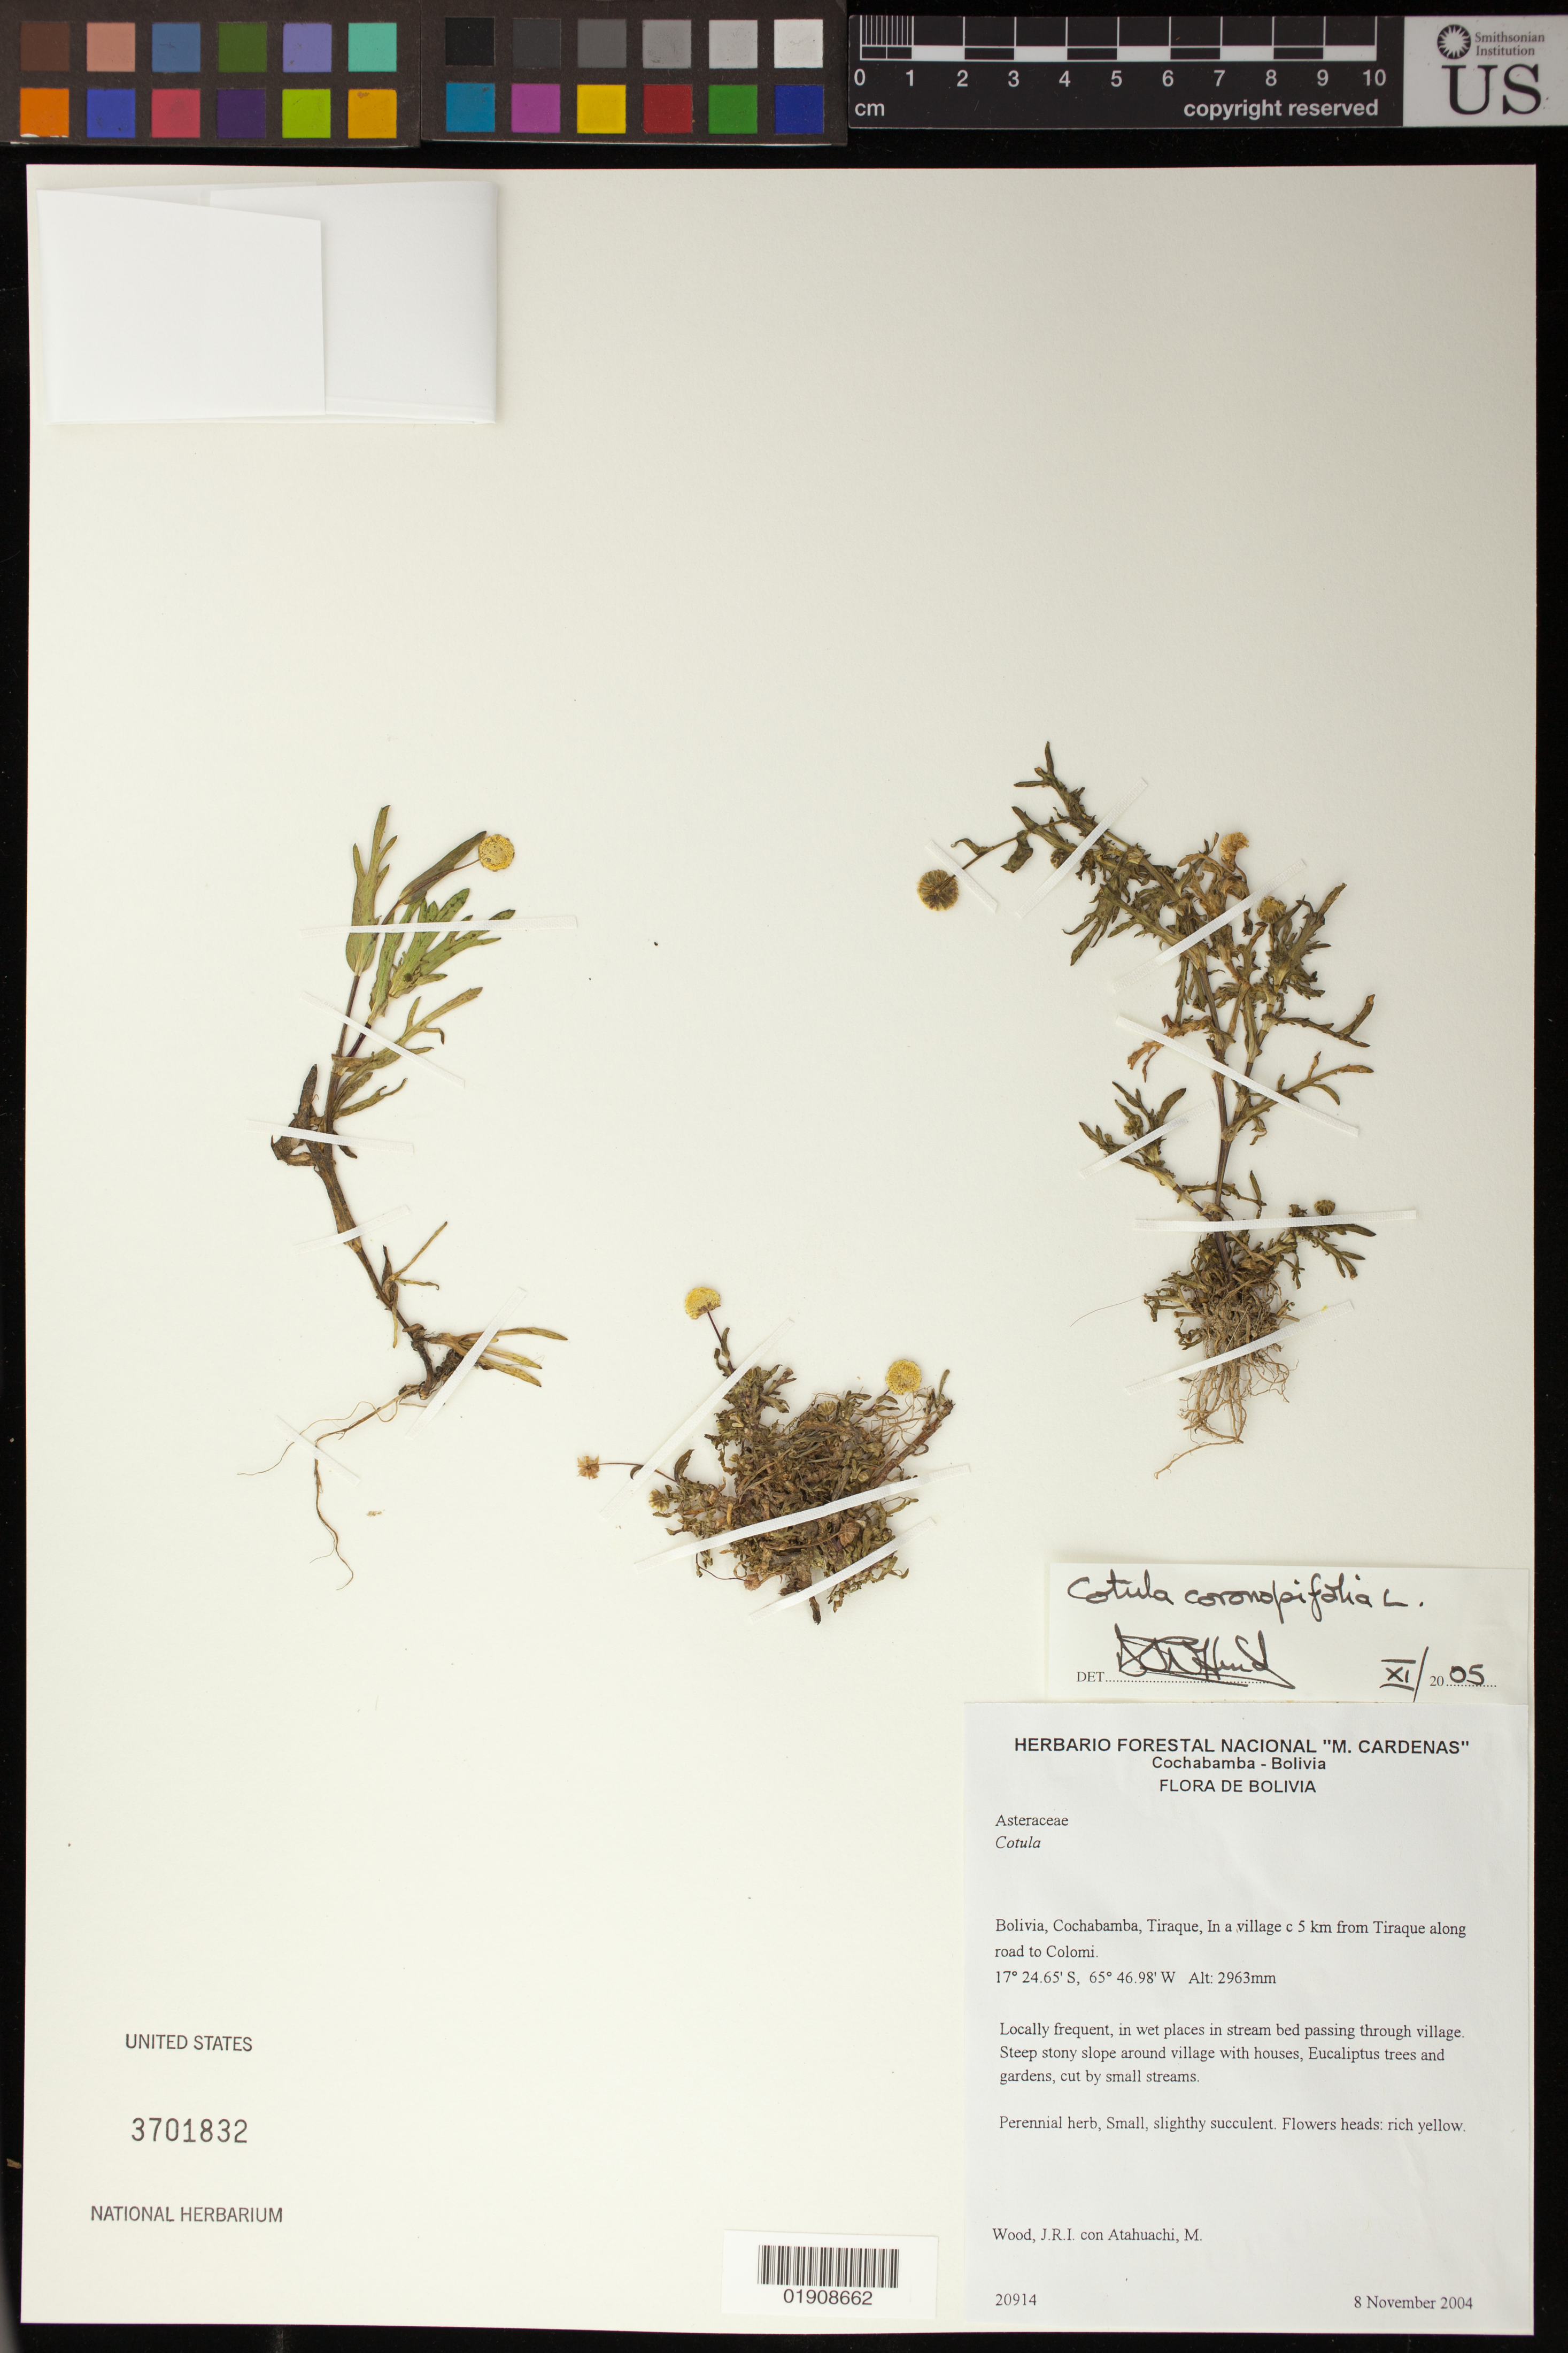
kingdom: Plantae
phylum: Tracheophyta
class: Magnoliopsida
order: Asterales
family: Asteraceae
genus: Cotula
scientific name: Cotula coronopifolia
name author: L.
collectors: J. R. I. Wood & M. Atahuachi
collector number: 20914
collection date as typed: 8 November 2004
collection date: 2004-11-08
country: Bolivia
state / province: Cochabamba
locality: Tiraque, in a village ca. 5 km from Tiraque along road to Colomi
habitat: Locally frequent, in wet places in stream bed passing through the village. Steep stony slope aruond village with houses,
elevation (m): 2963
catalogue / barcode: US 3701832